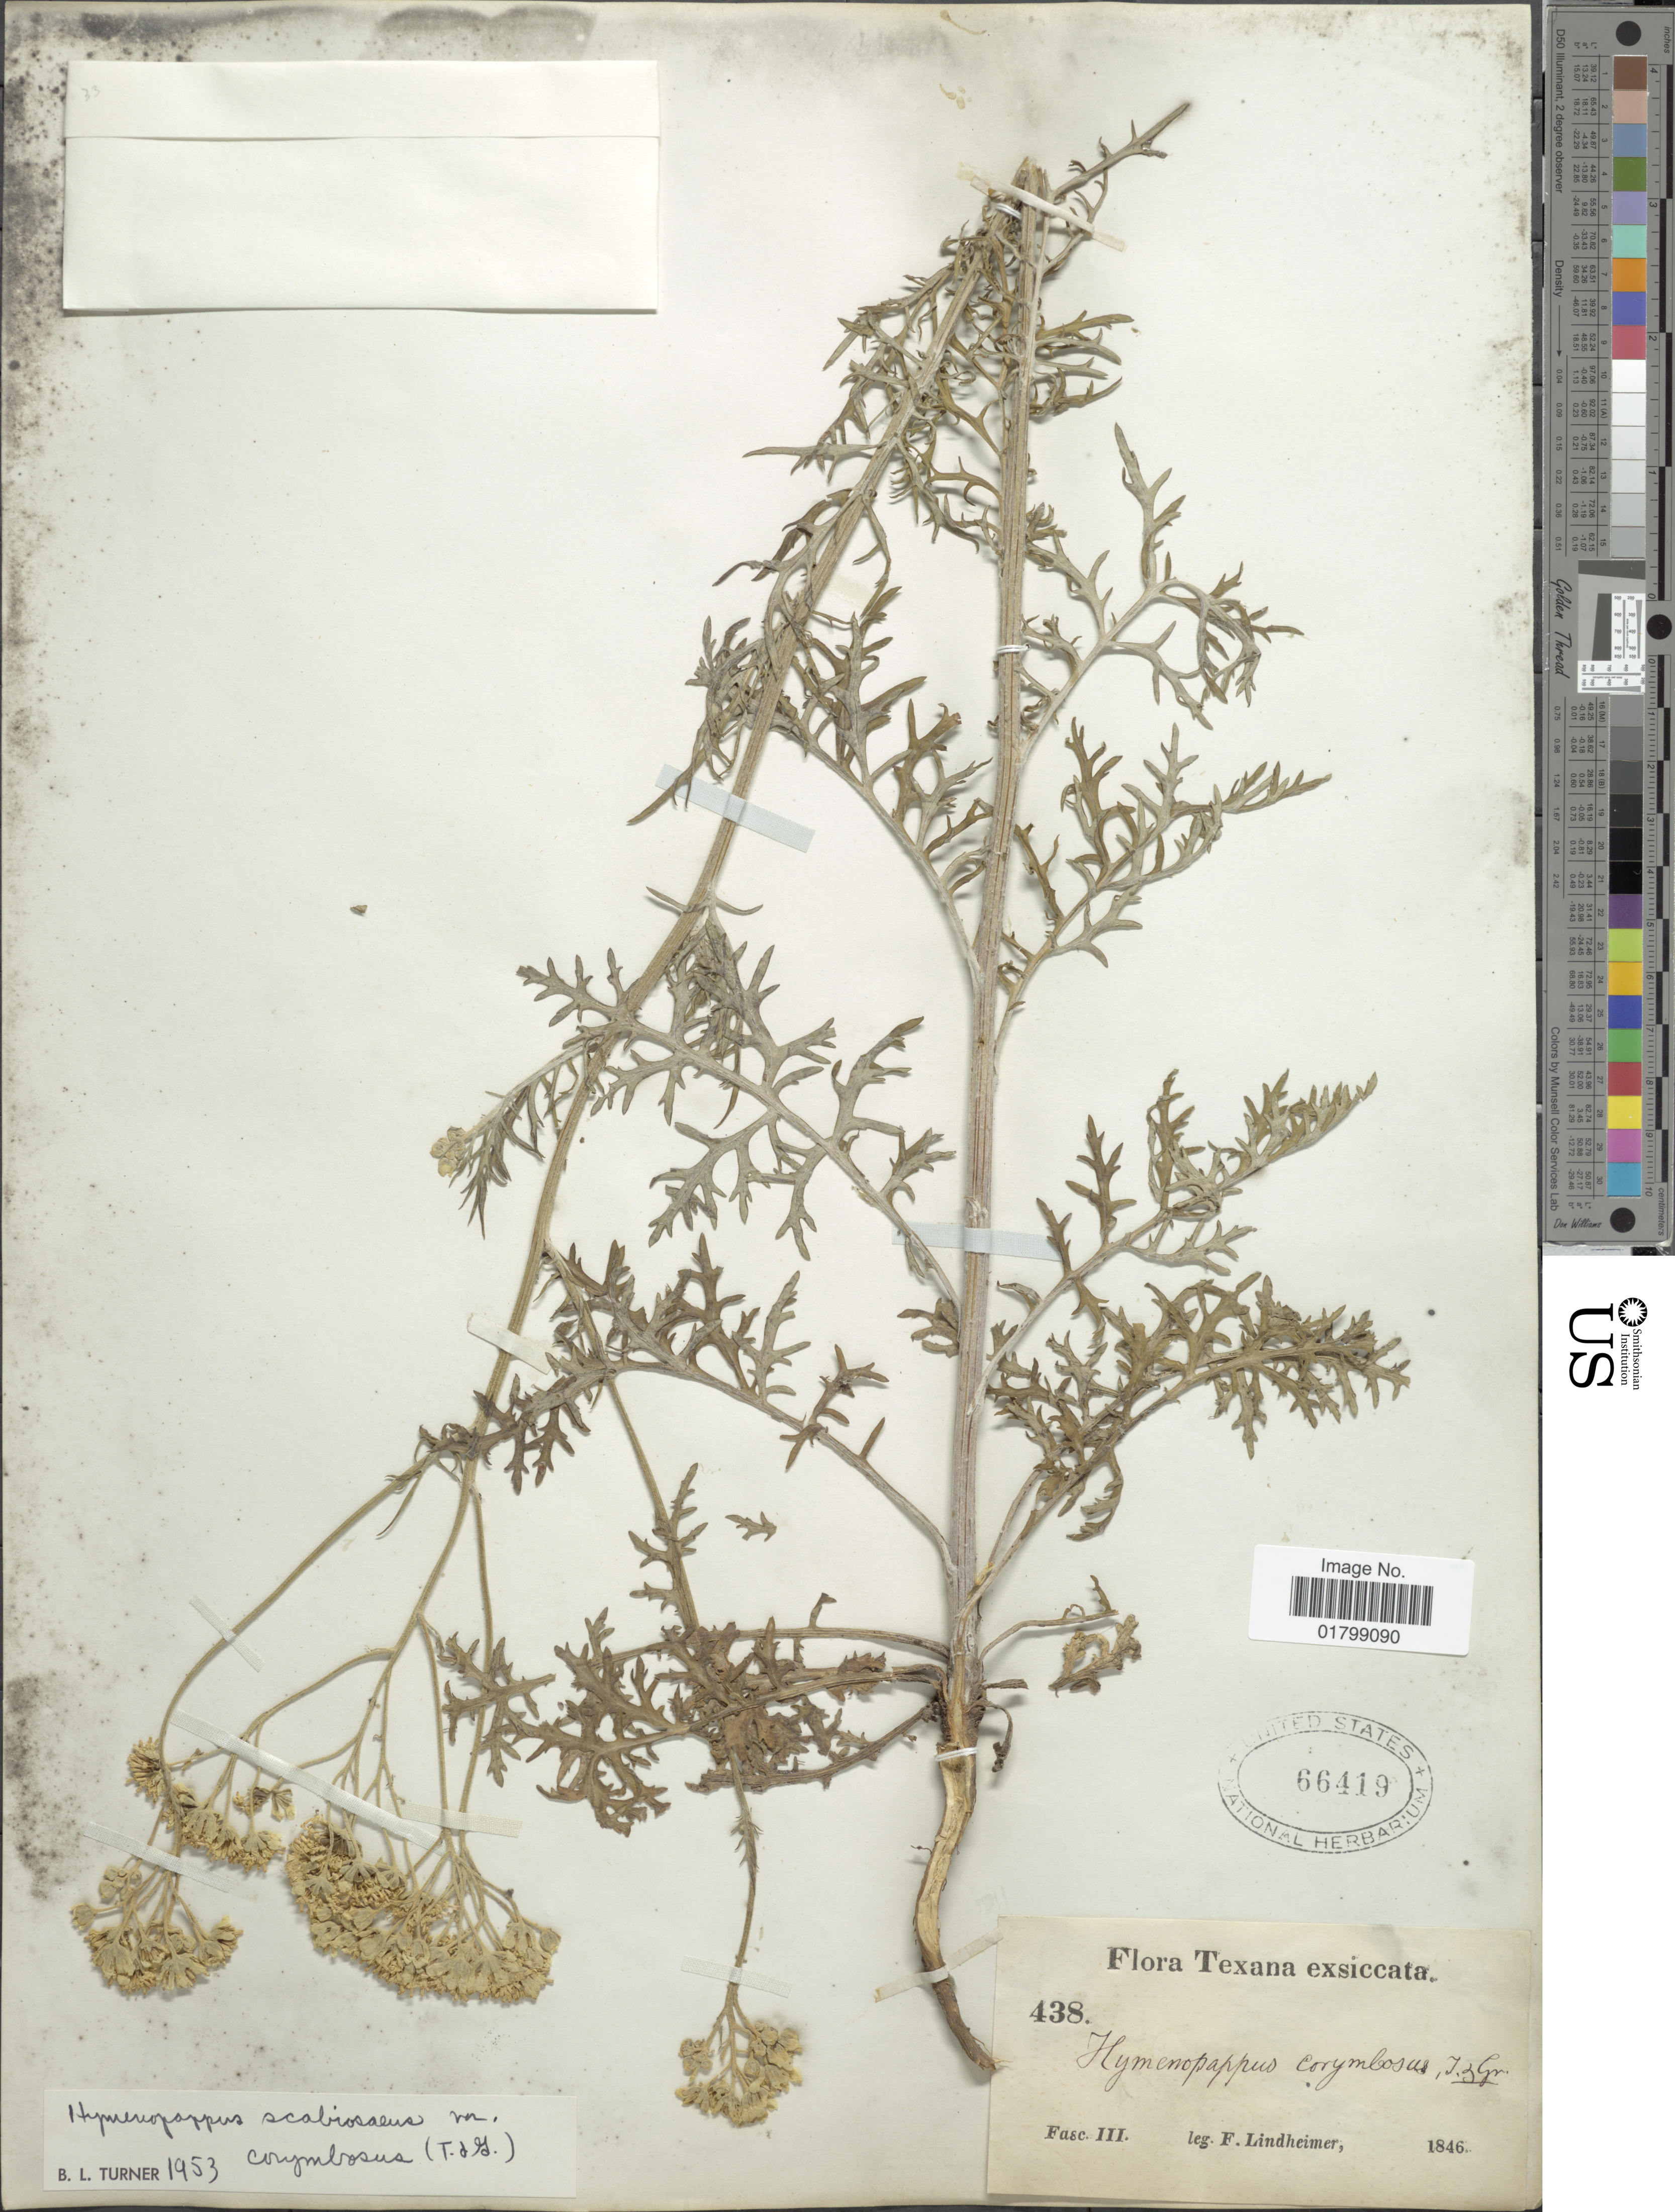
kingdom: Plantae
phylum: Tracheophyta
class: Magnoliopsida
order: Asterales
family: Asteraceae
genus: Hymenopappus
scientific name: Hymenopappus scabiosaeus var. corymbosus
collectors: F. Lindheimer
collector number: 438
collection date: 1846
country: United States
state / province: Texas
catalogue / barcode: US 66419